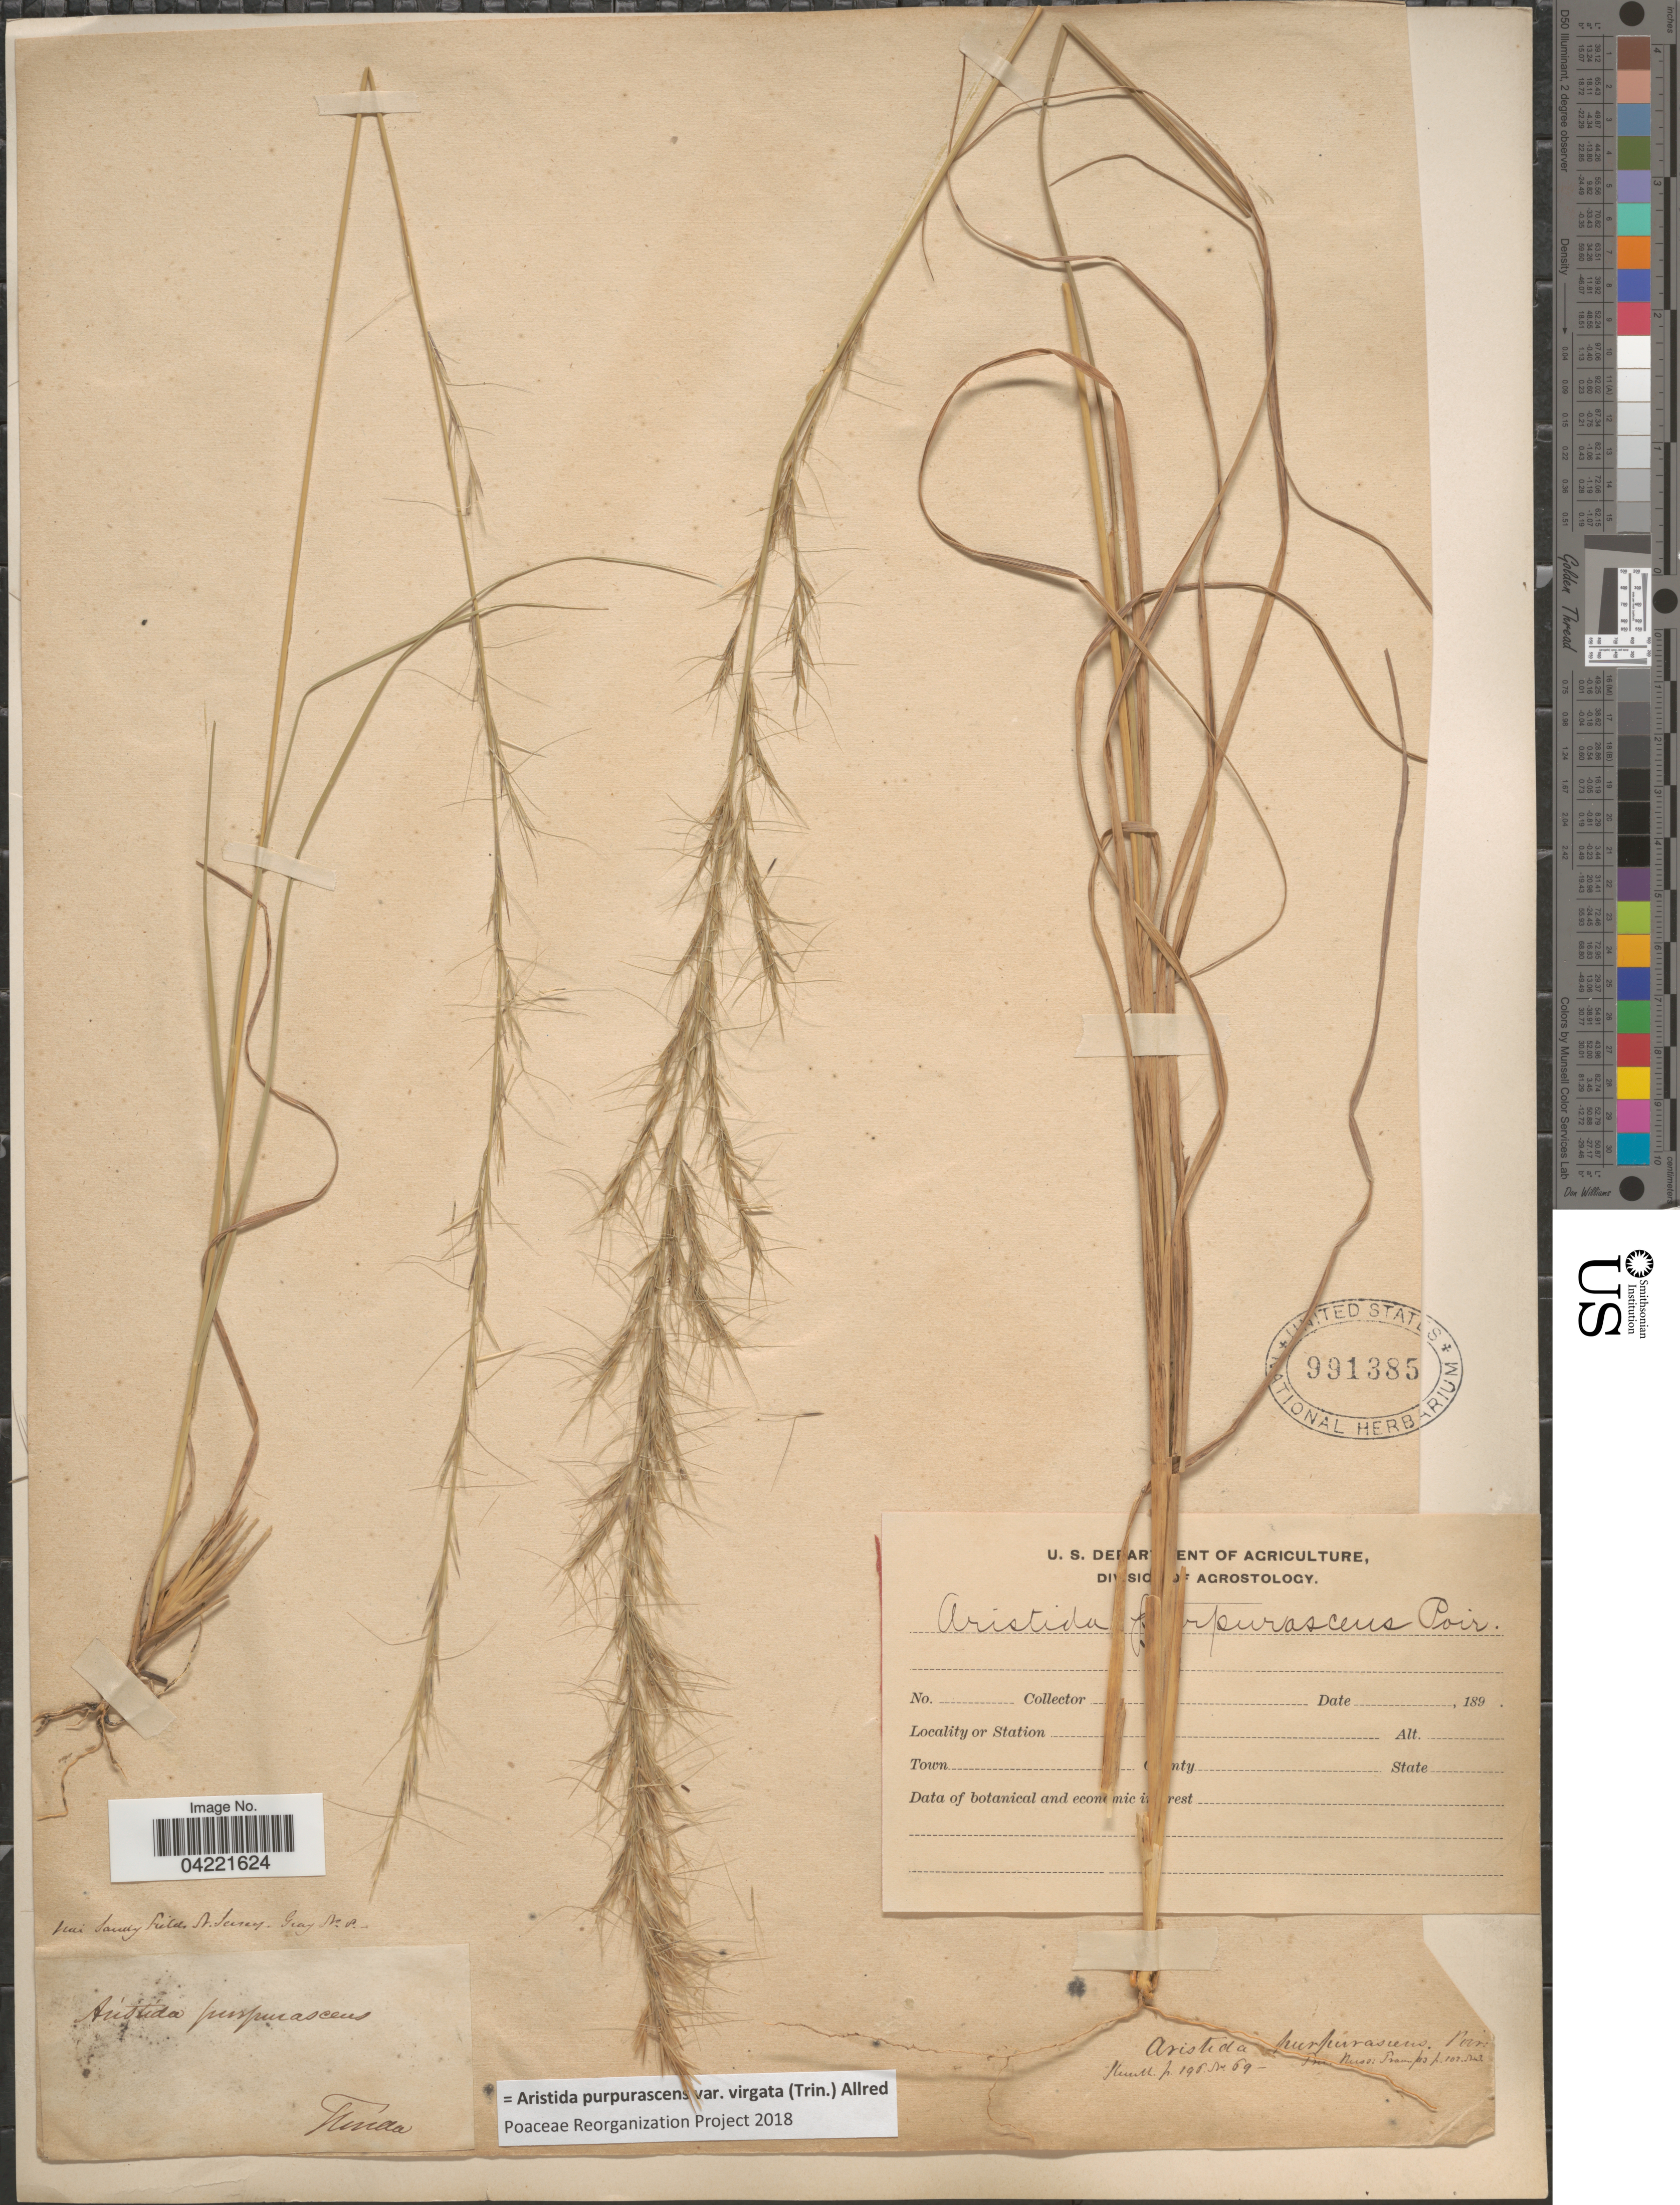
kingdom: Plantae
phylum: Tracheophyta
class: Liliopsida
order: Poales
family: Poaceae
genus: Aristida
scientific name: Aristida purpurascens var. virgata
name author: (Trin.) Allred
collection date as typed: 189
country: United States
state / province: Florida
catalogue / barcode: US 991385